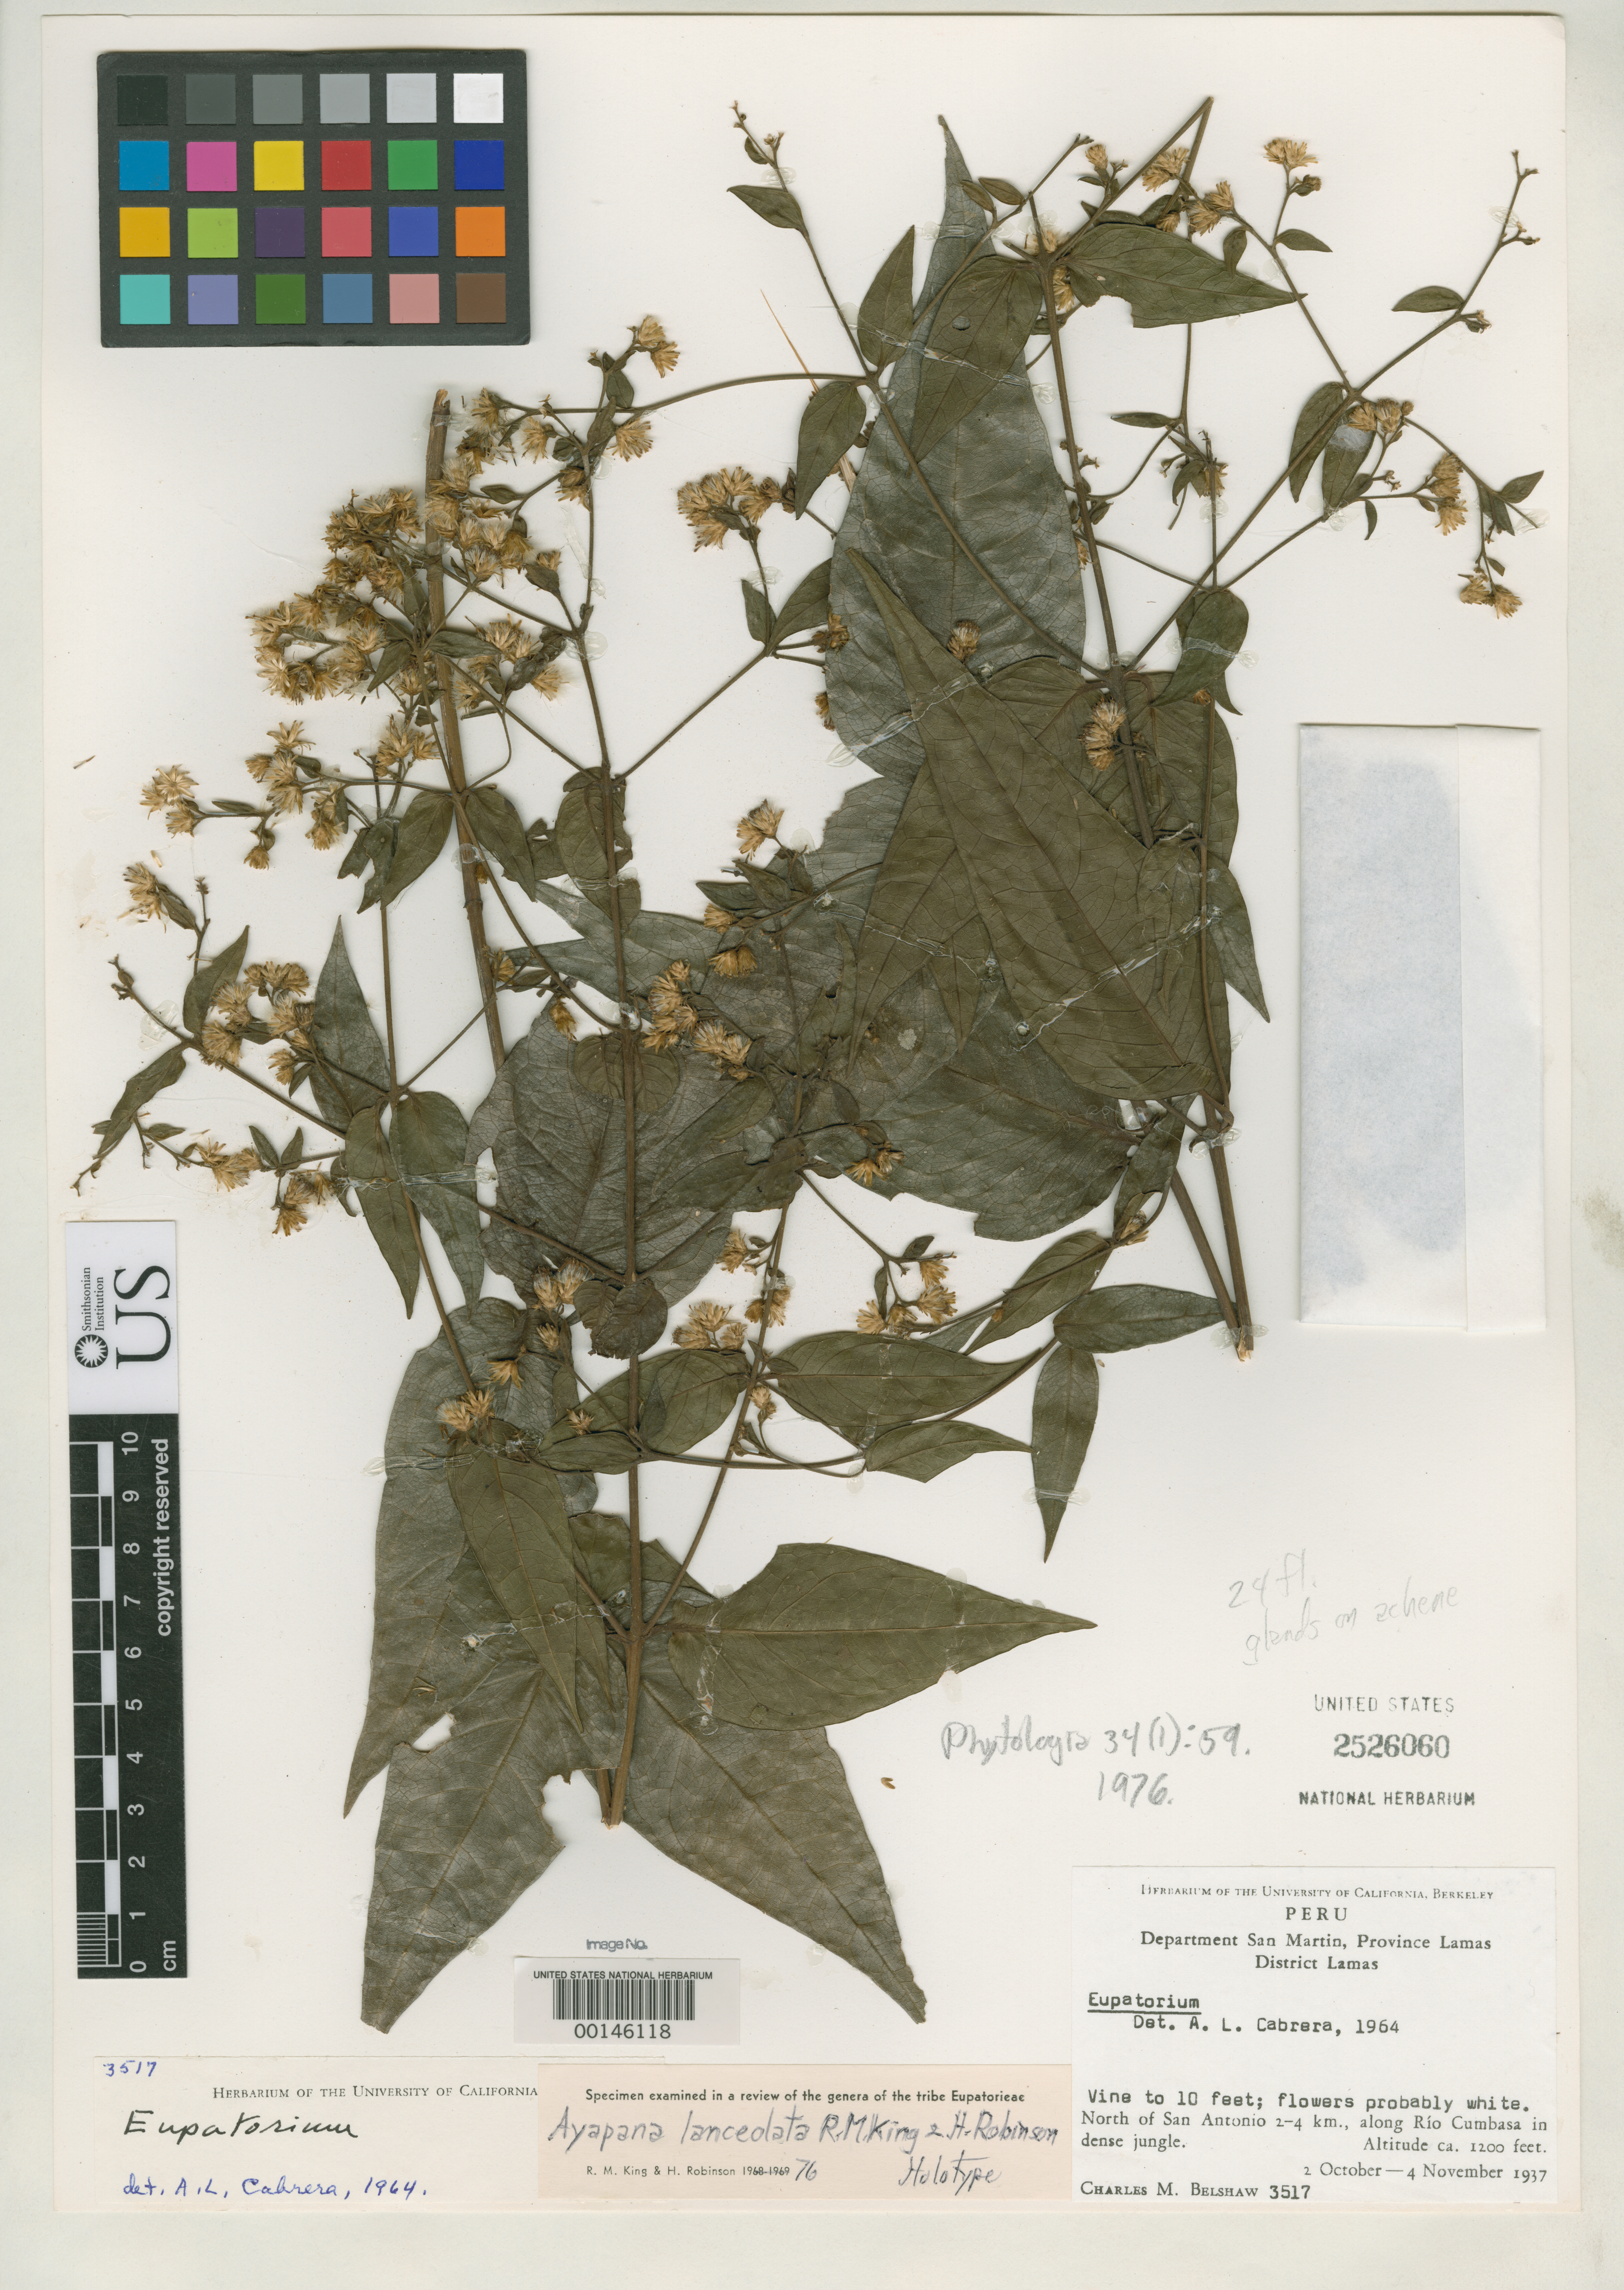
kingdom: Plantae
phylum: Tracheophyta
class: Magnoliopsida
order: Asterales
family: Asteraceae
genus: Ayapana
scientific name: Ayapana lanceolata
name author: R.M. King & H. Rob.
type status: Holotype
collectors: C. Shaw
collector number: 3517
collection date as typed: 02 Oct 1937 to 04 Nov 1937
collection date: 1937-10-02/1937-11-04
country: Peru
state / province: San Martín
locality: N of San Antonio, Rio Cumbasa.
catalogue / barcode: US 2526060